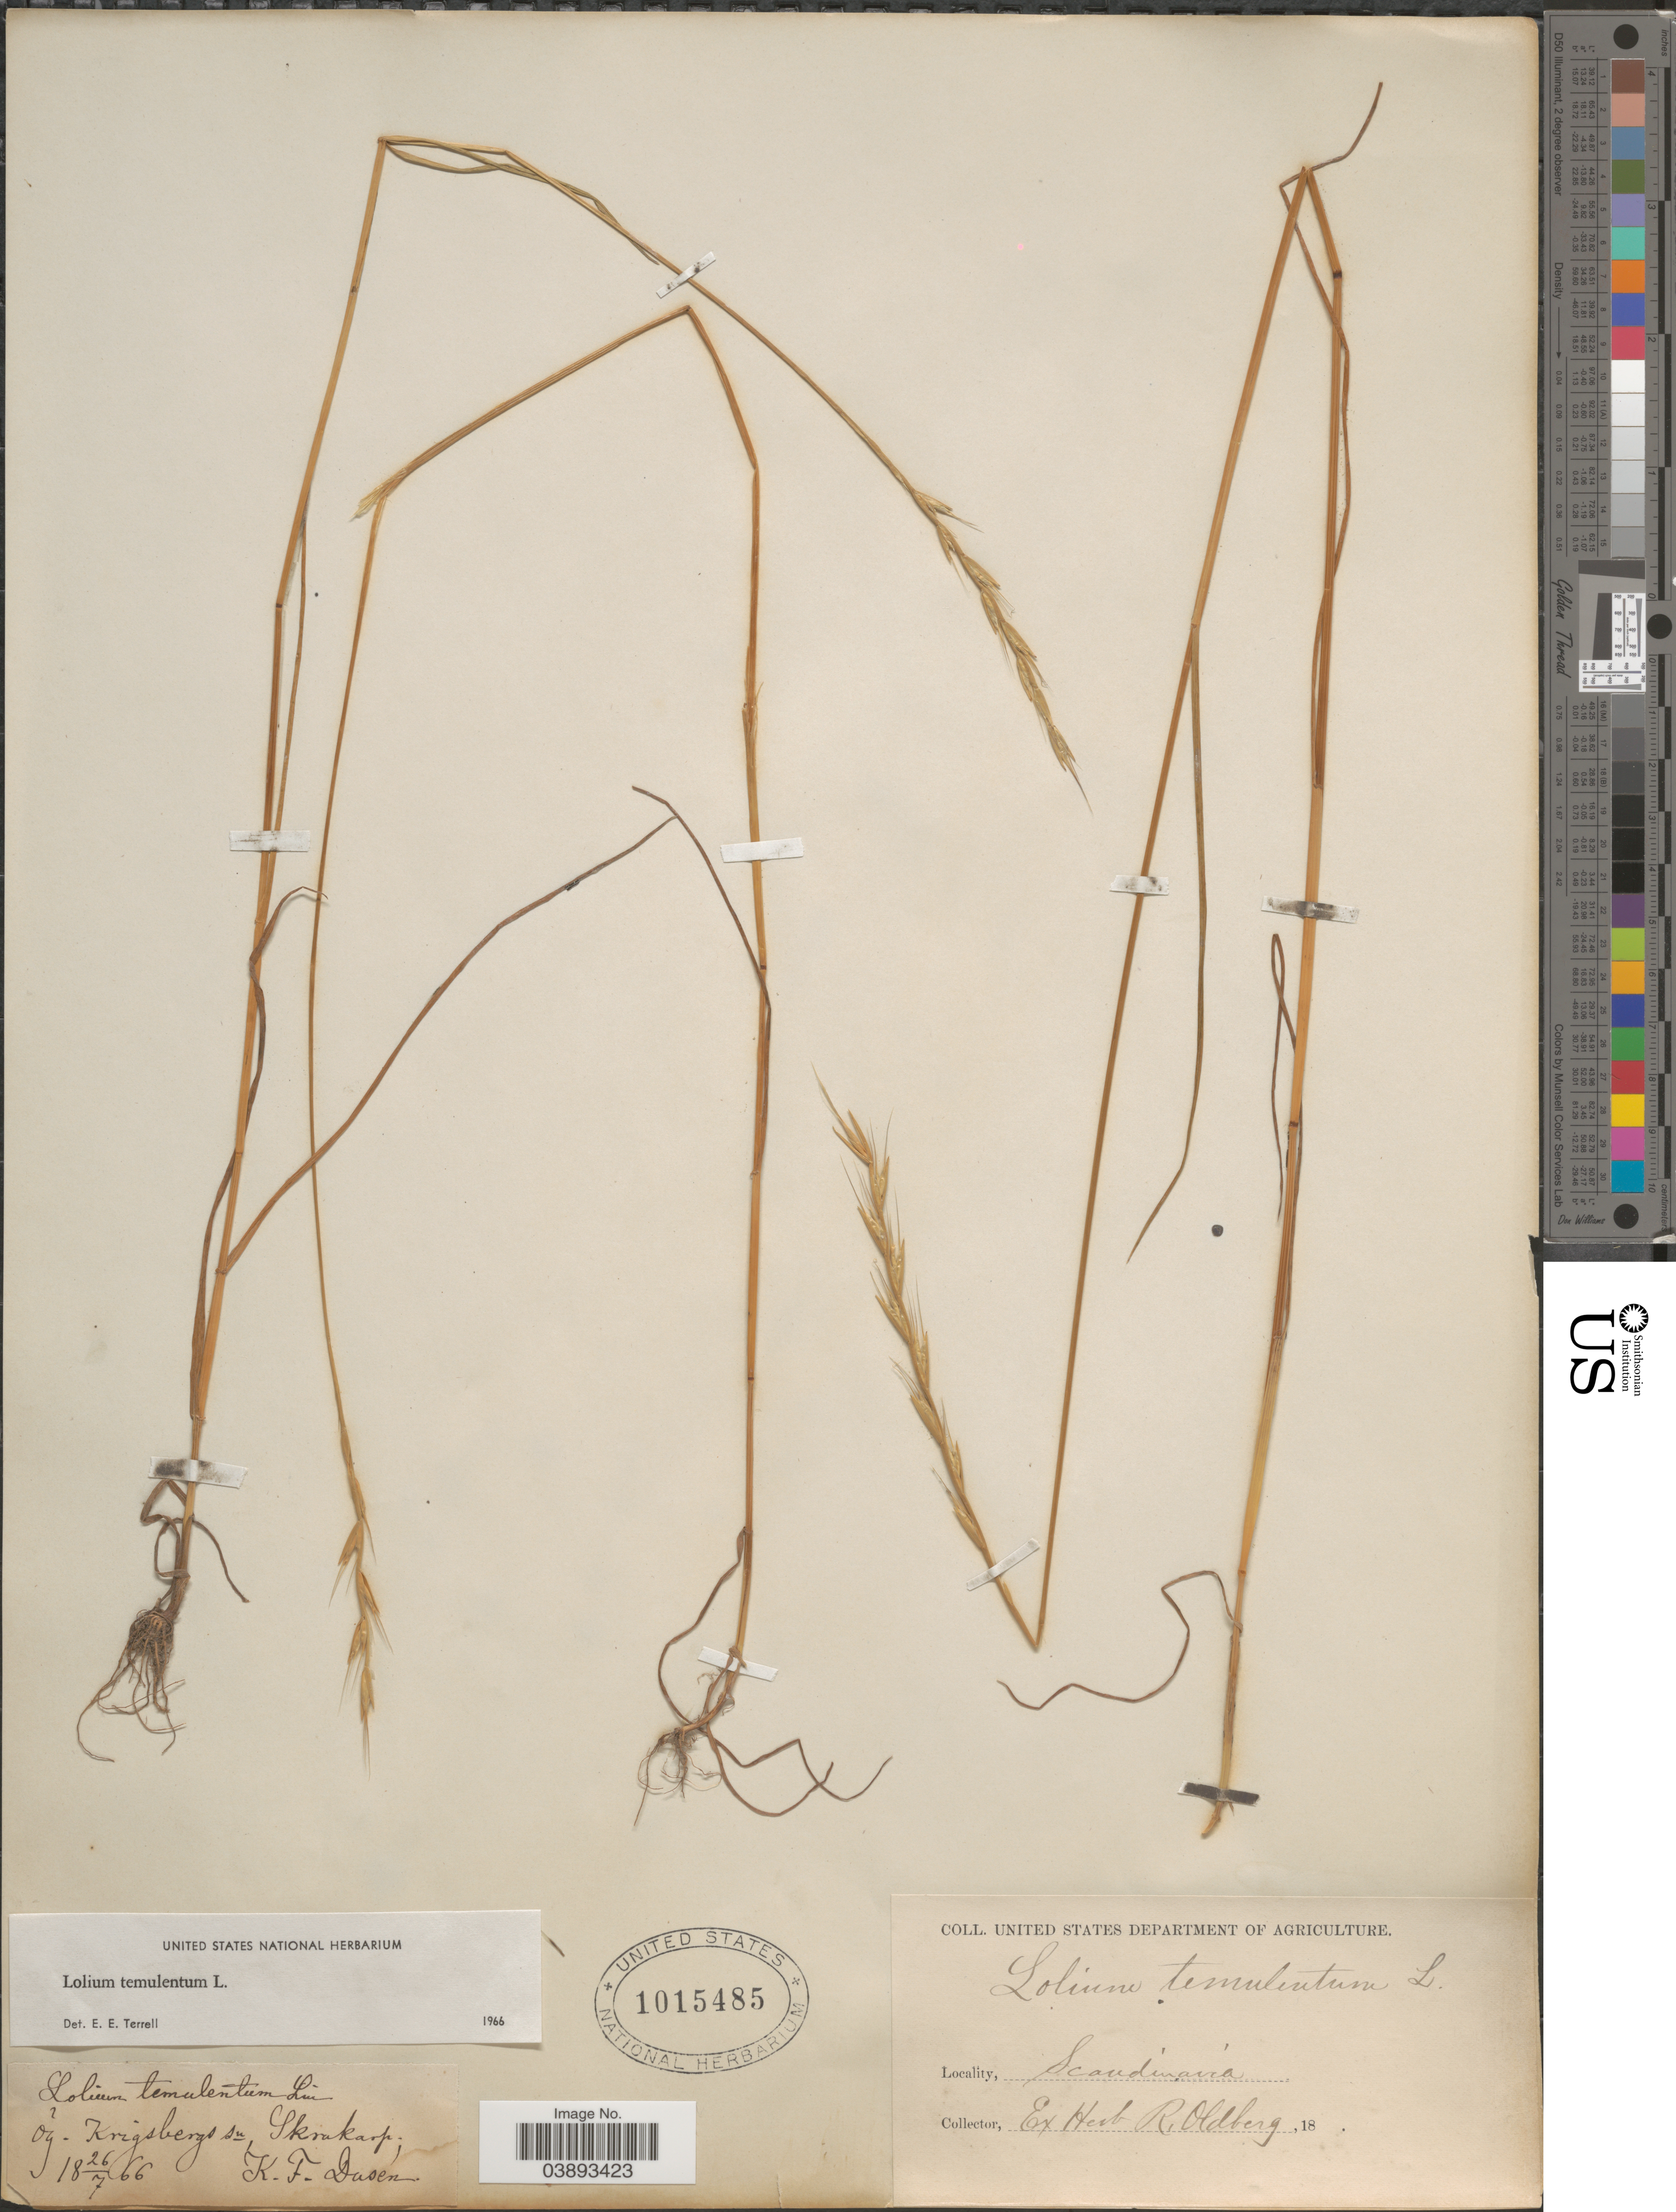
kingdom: Plantae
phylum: Tracheophyta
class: Liliopsida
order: Poales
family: Poaceae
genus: Lolium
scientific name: Lolium temulentum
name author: L.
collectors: K. Dusén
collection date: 1866-07-26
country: Sweden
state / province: Östergötland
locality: Ög. Krigsbergs sn, Skrukarp. Scandinavia.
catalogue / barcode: US 1015485